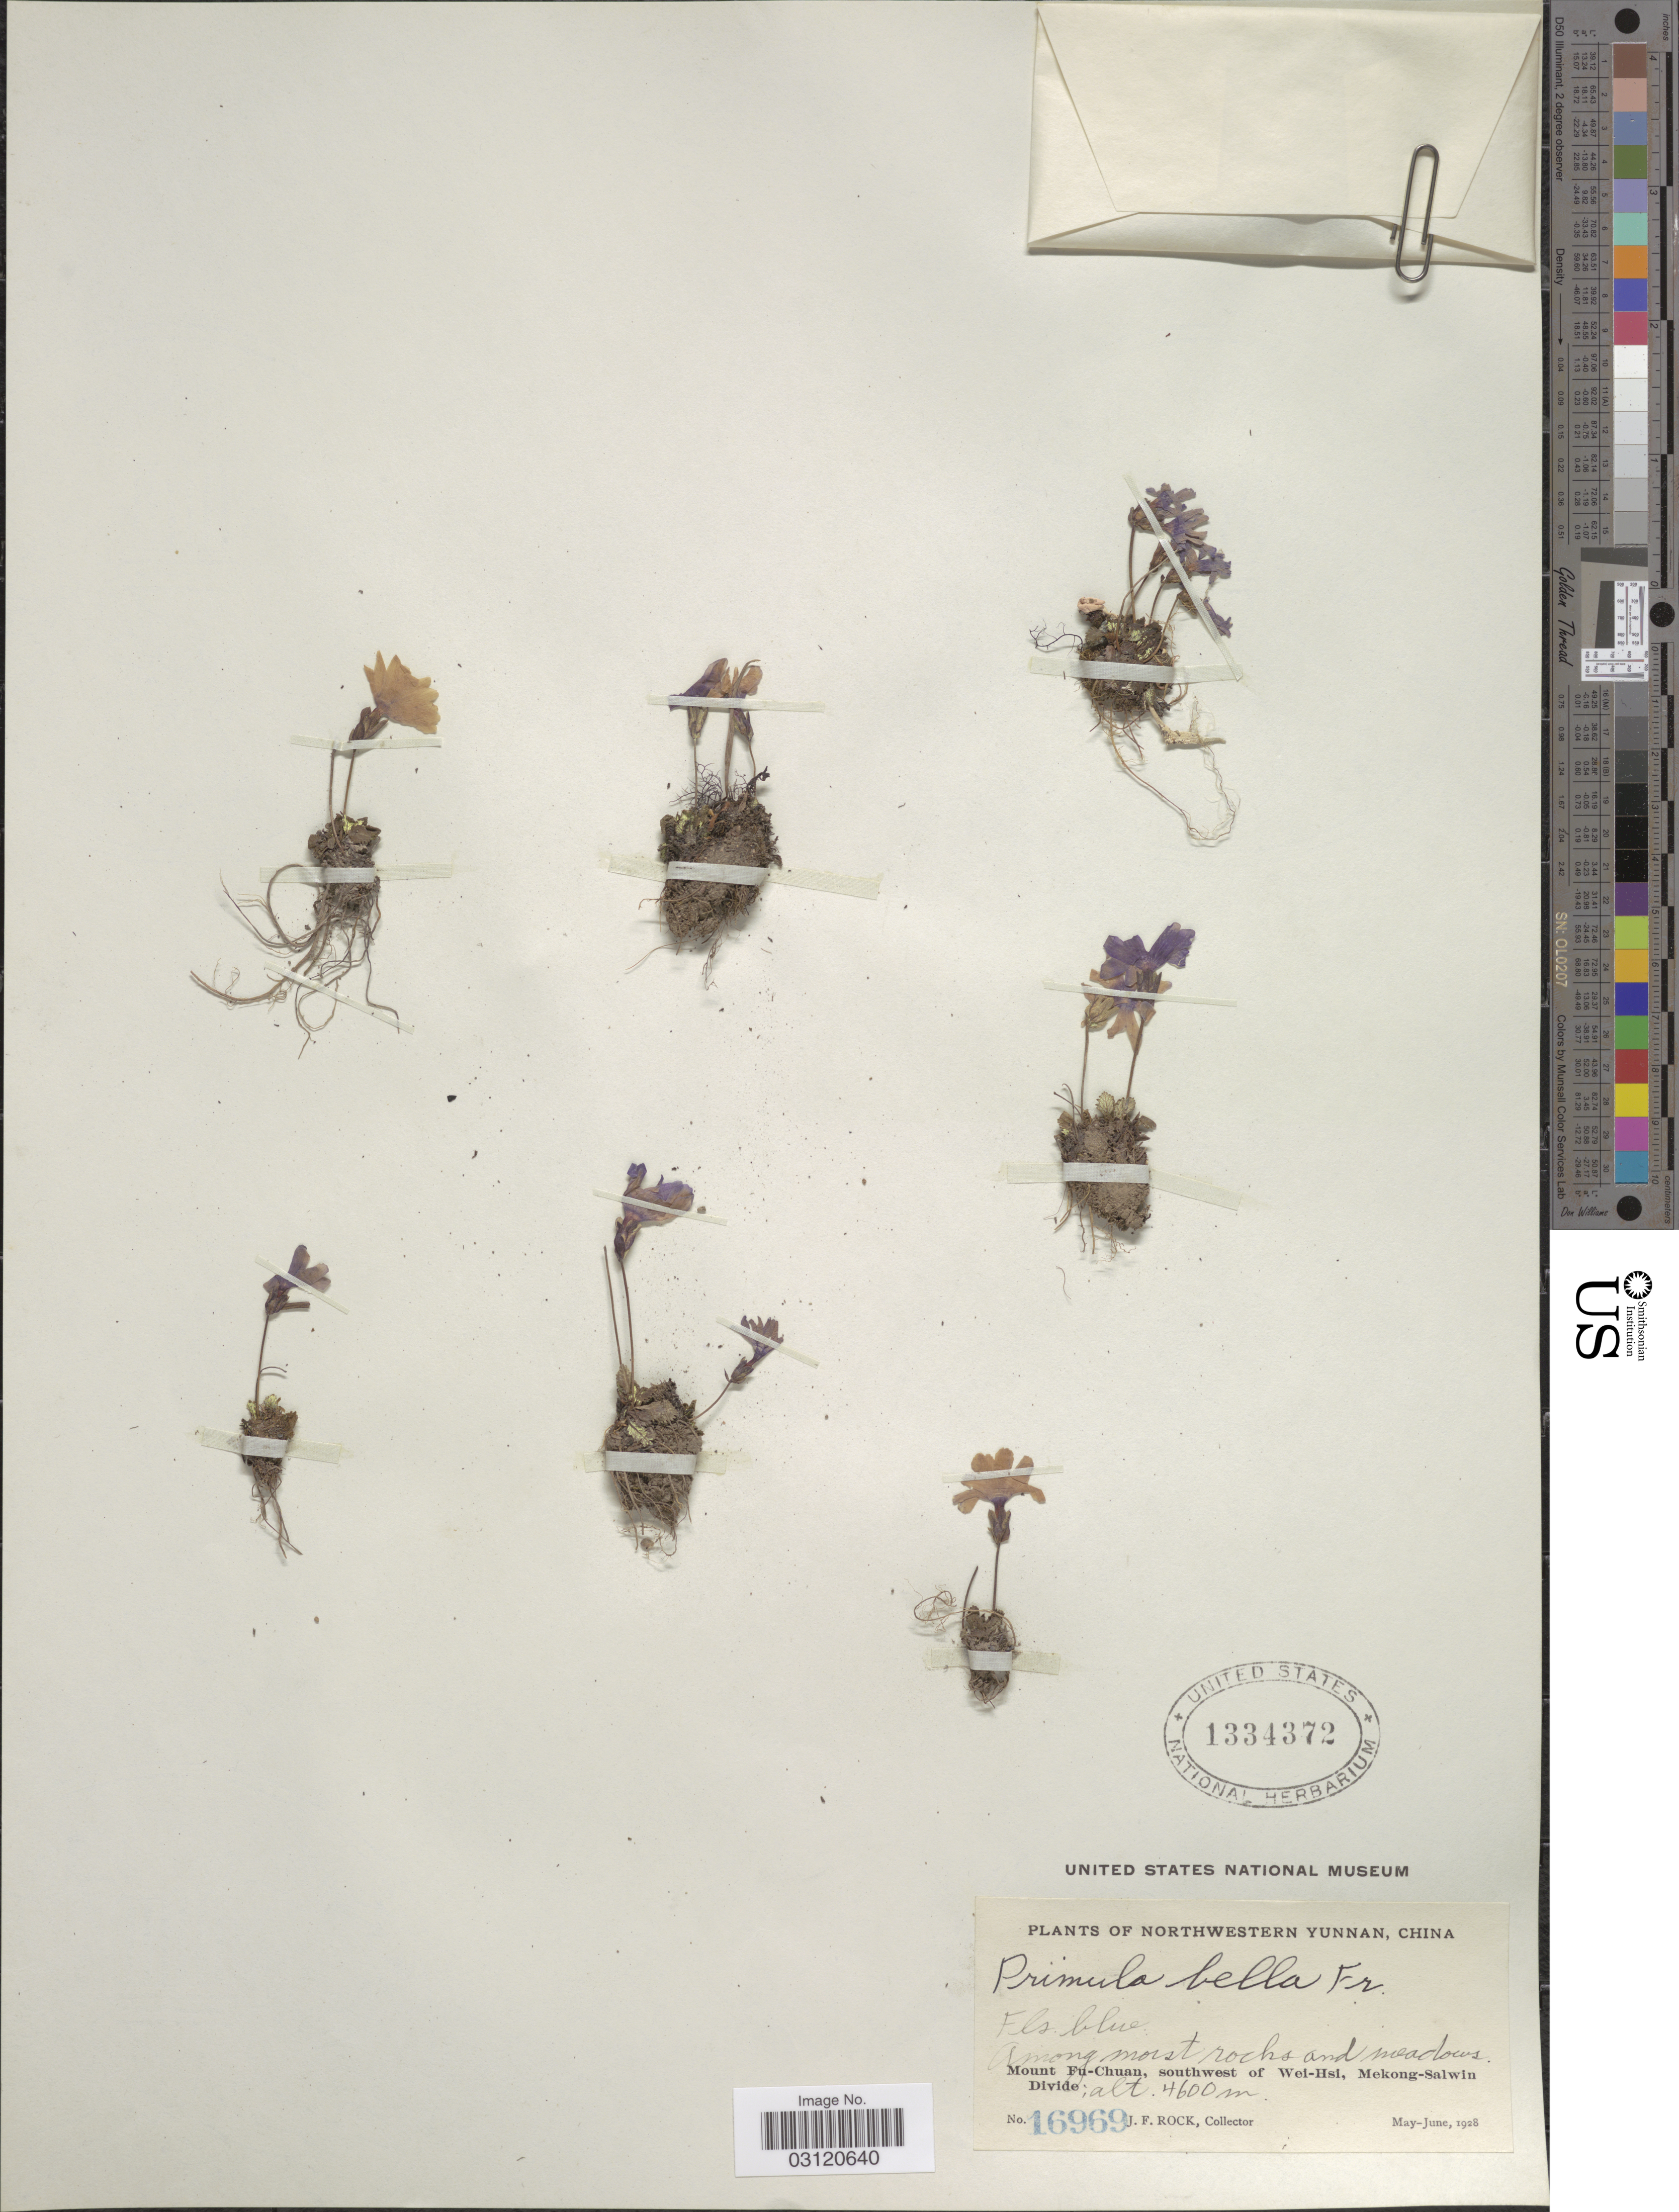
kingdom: Plantae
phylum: Tracheophyta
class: Magnoliopsida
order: Ericales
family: Primulaceae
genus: Primula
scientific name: Primula bella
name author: Franch.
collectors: J. Rock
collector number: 16969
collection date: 1928-05/1928-06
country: China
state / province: Yunnan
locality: Northwestern Yunnan, Mount Fu-Chuan, southwest of Wei-Hsi, Mekong-Salwin Divide.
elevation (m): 4600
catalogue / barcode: US 1334372